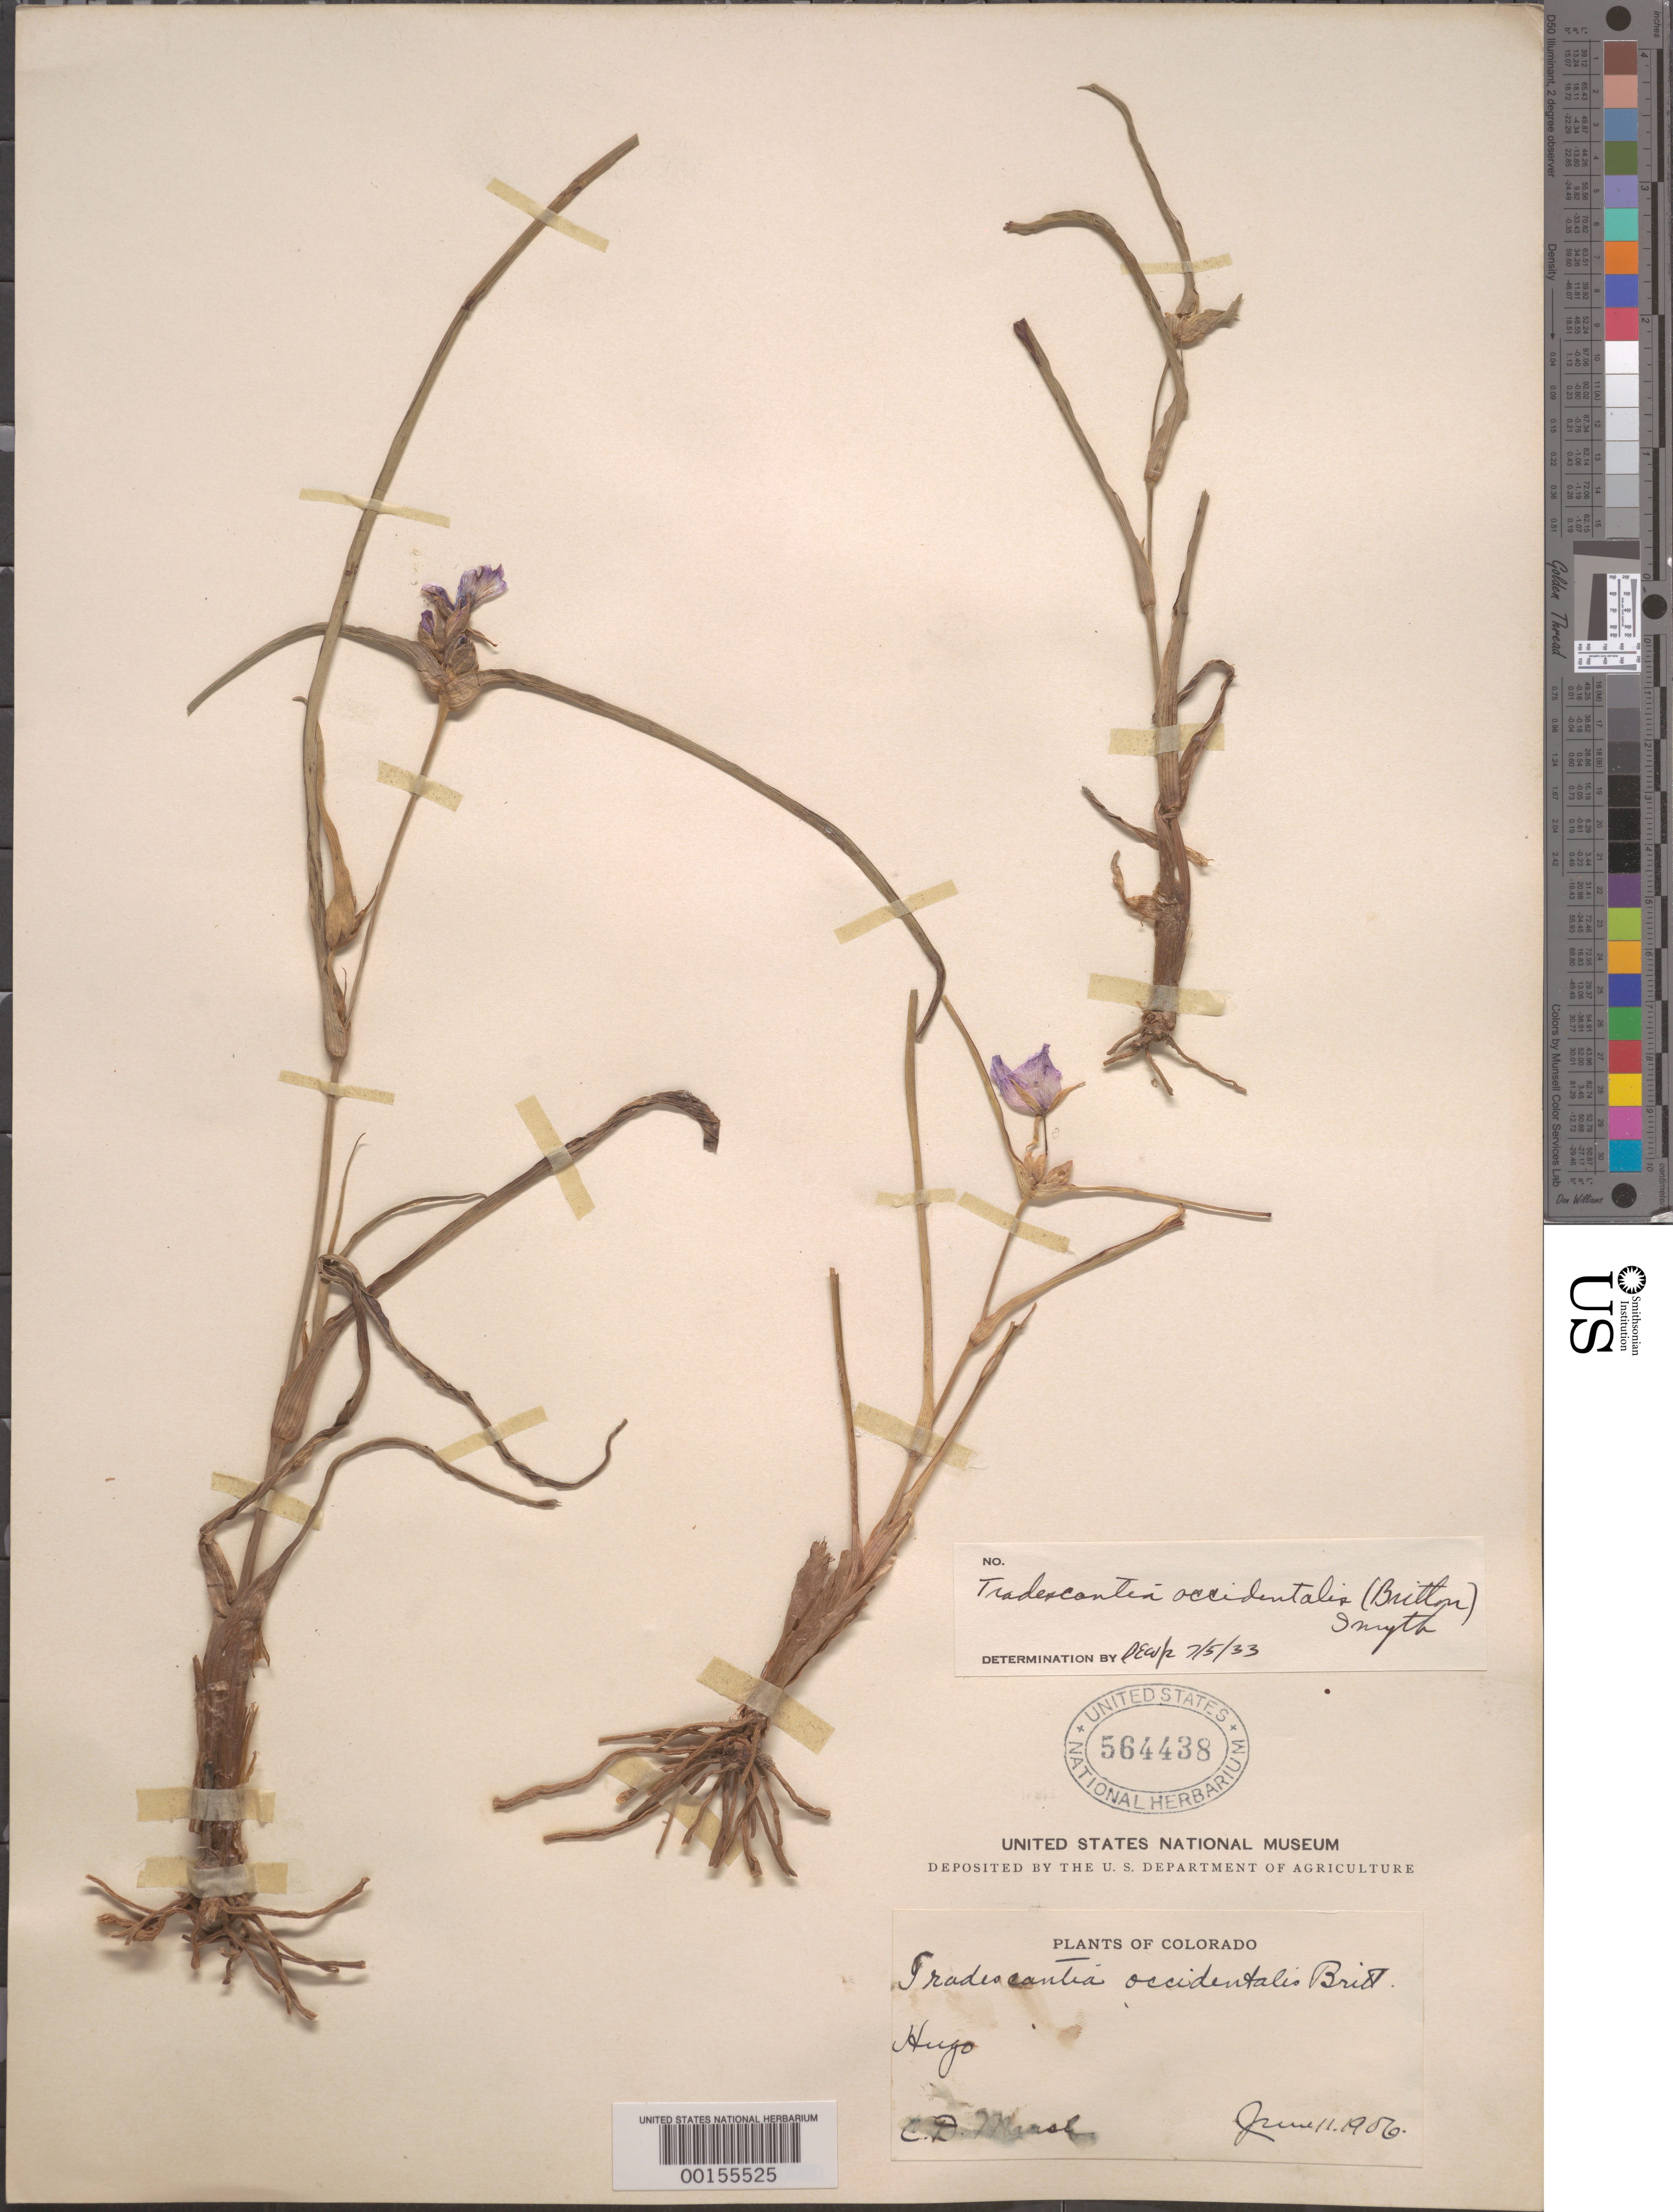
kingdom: Plantae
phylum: Tracheophyta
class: Liliopsida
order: Commelinales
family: Commelinaceae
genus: Tradescantia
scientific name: Tradescantia occidentalis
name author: (Britton) Smyth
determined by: Woodson, R. E., Jr.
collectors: C. D. Marsh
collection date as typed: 11 Jun 1906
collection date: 1906-06-11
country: United States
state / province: Colorado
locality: Hugo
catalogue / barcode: US 564438